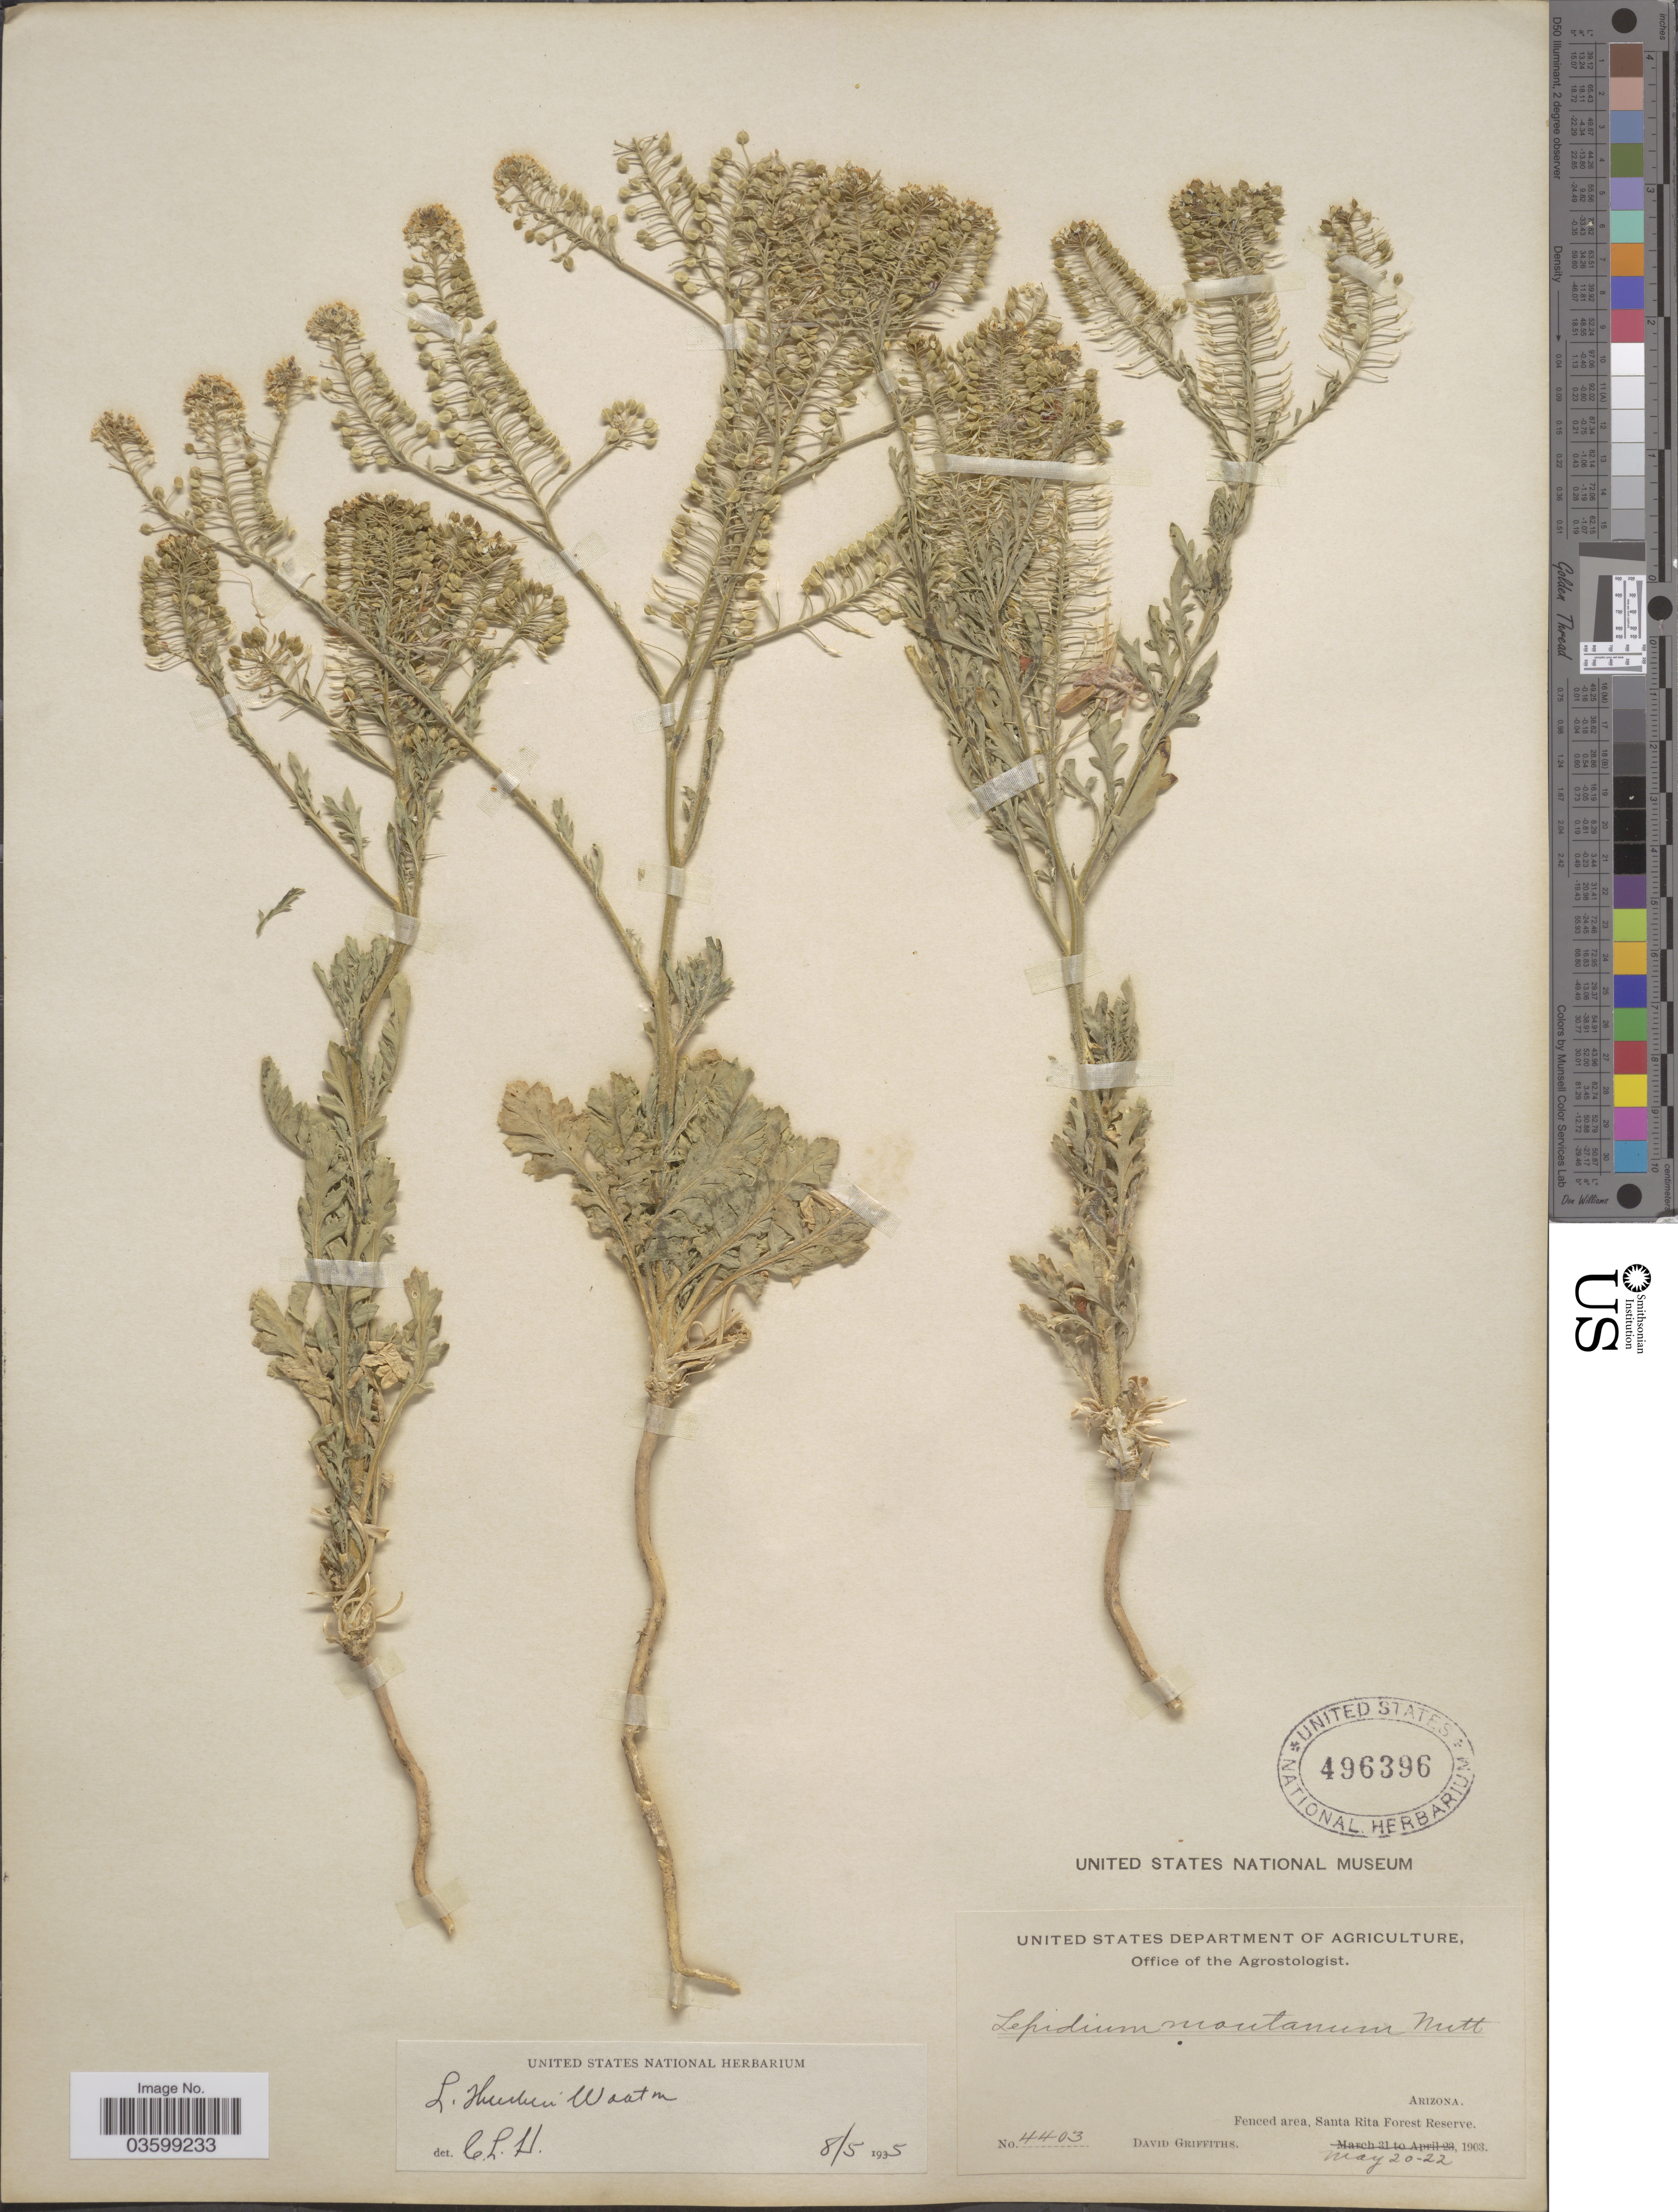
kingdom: Plantae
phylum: Tracheophyta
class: Magnoliopsida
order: Brassicales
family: Brassicaceae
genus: Lepidium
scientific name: Lepidium thurberi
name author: Wooton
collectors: D. Griffiths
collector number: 4403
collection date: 1903-05-20/1903-05-22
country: United States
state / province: Arizona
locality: Fenced area, Santa Rita Forest Reserve.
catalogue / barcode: US 496396